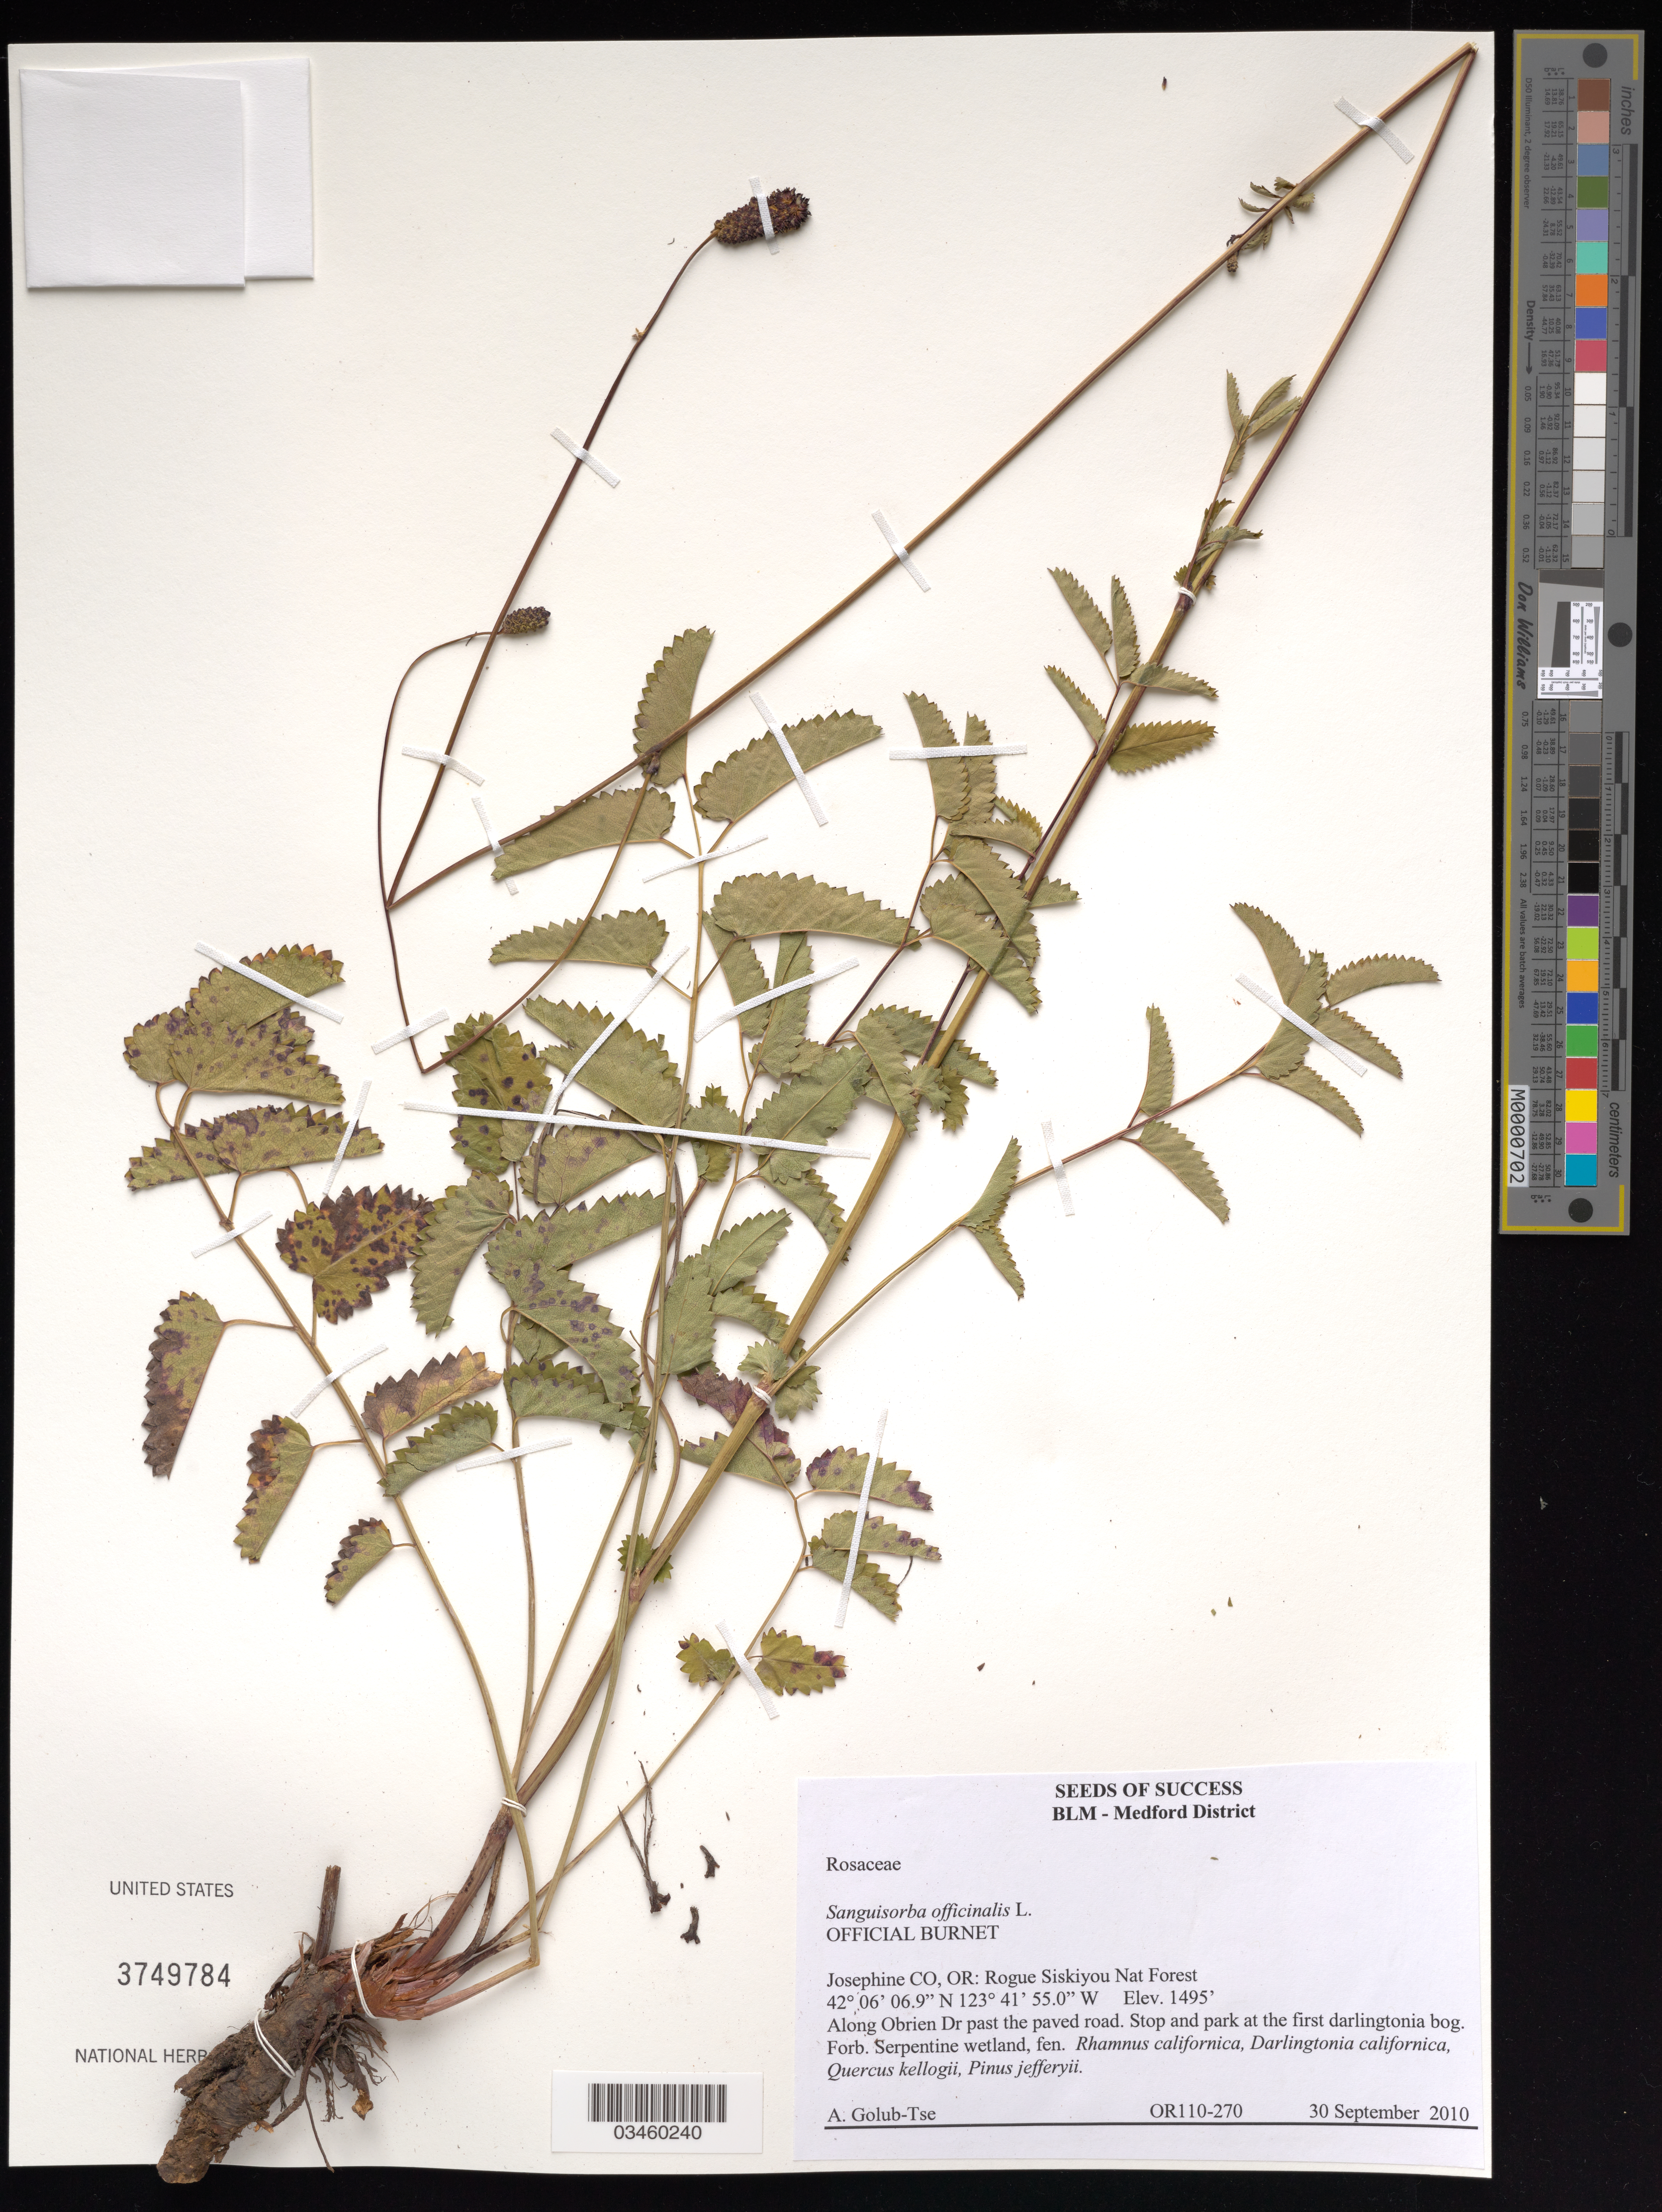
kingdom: Plantae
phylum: Tracheophyta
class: Magnoliopsida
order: Rosales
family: Rosaceae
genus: Sanguisorba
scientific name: Sanguisorba officinalis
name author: L.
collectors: A. Golub-Tse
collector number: OR110-270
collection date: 2010-09-30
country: United States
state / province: Oregon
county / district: Josephine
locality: Rogue Siskiyou Nat. Forest. Along Obrien Dr.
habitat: Serpentine wetland, fen. With Quercus kellogii, Pinus jefferyii, ect.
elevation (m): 456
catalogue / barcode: US 3749784